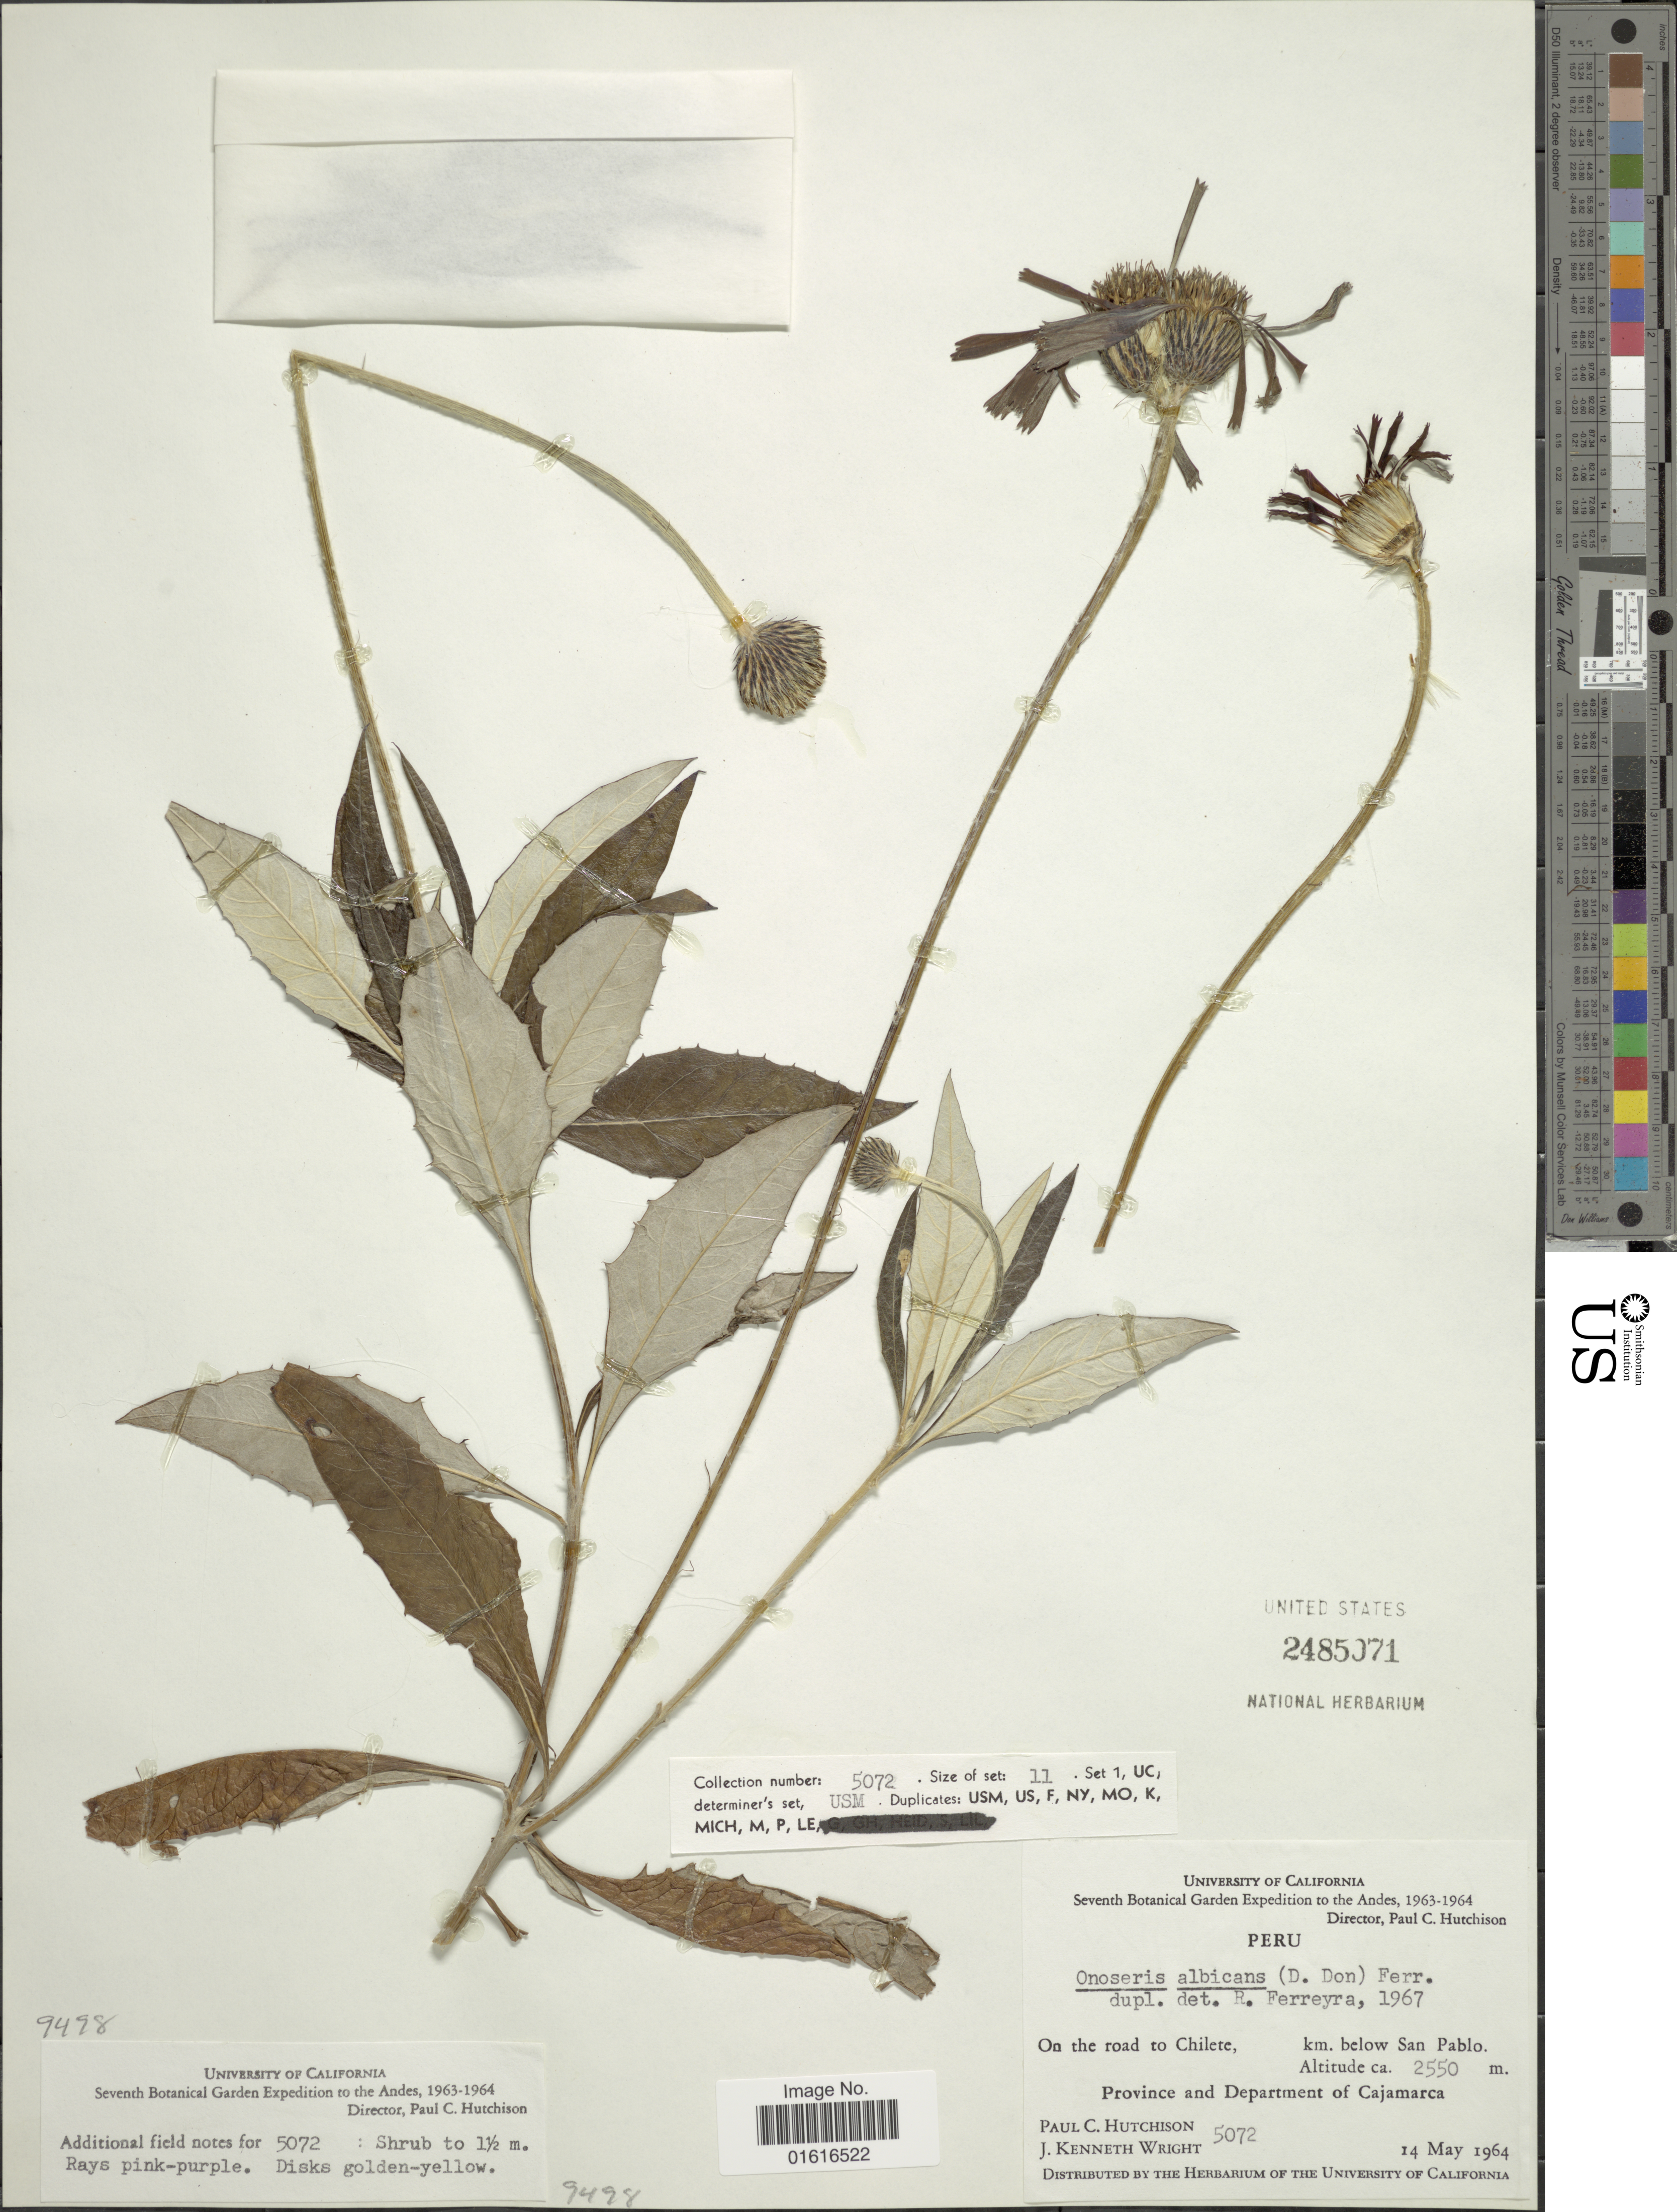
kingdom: Plantae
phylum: Tracheophyta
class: Magnoliopsida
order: Asterales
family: Asteraceae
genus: Onoseris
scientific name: Onoseris albicans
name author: (D. Don) Ferreyra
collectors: P. C. Hutchison & J. K. Wright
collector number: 5072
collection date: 1964-05-14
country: Peru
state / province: Cajamarca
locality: On the road to Chilete, km below San Pablo, Province and Department of Cajamarca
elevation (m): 2550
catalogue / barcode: US 2485071